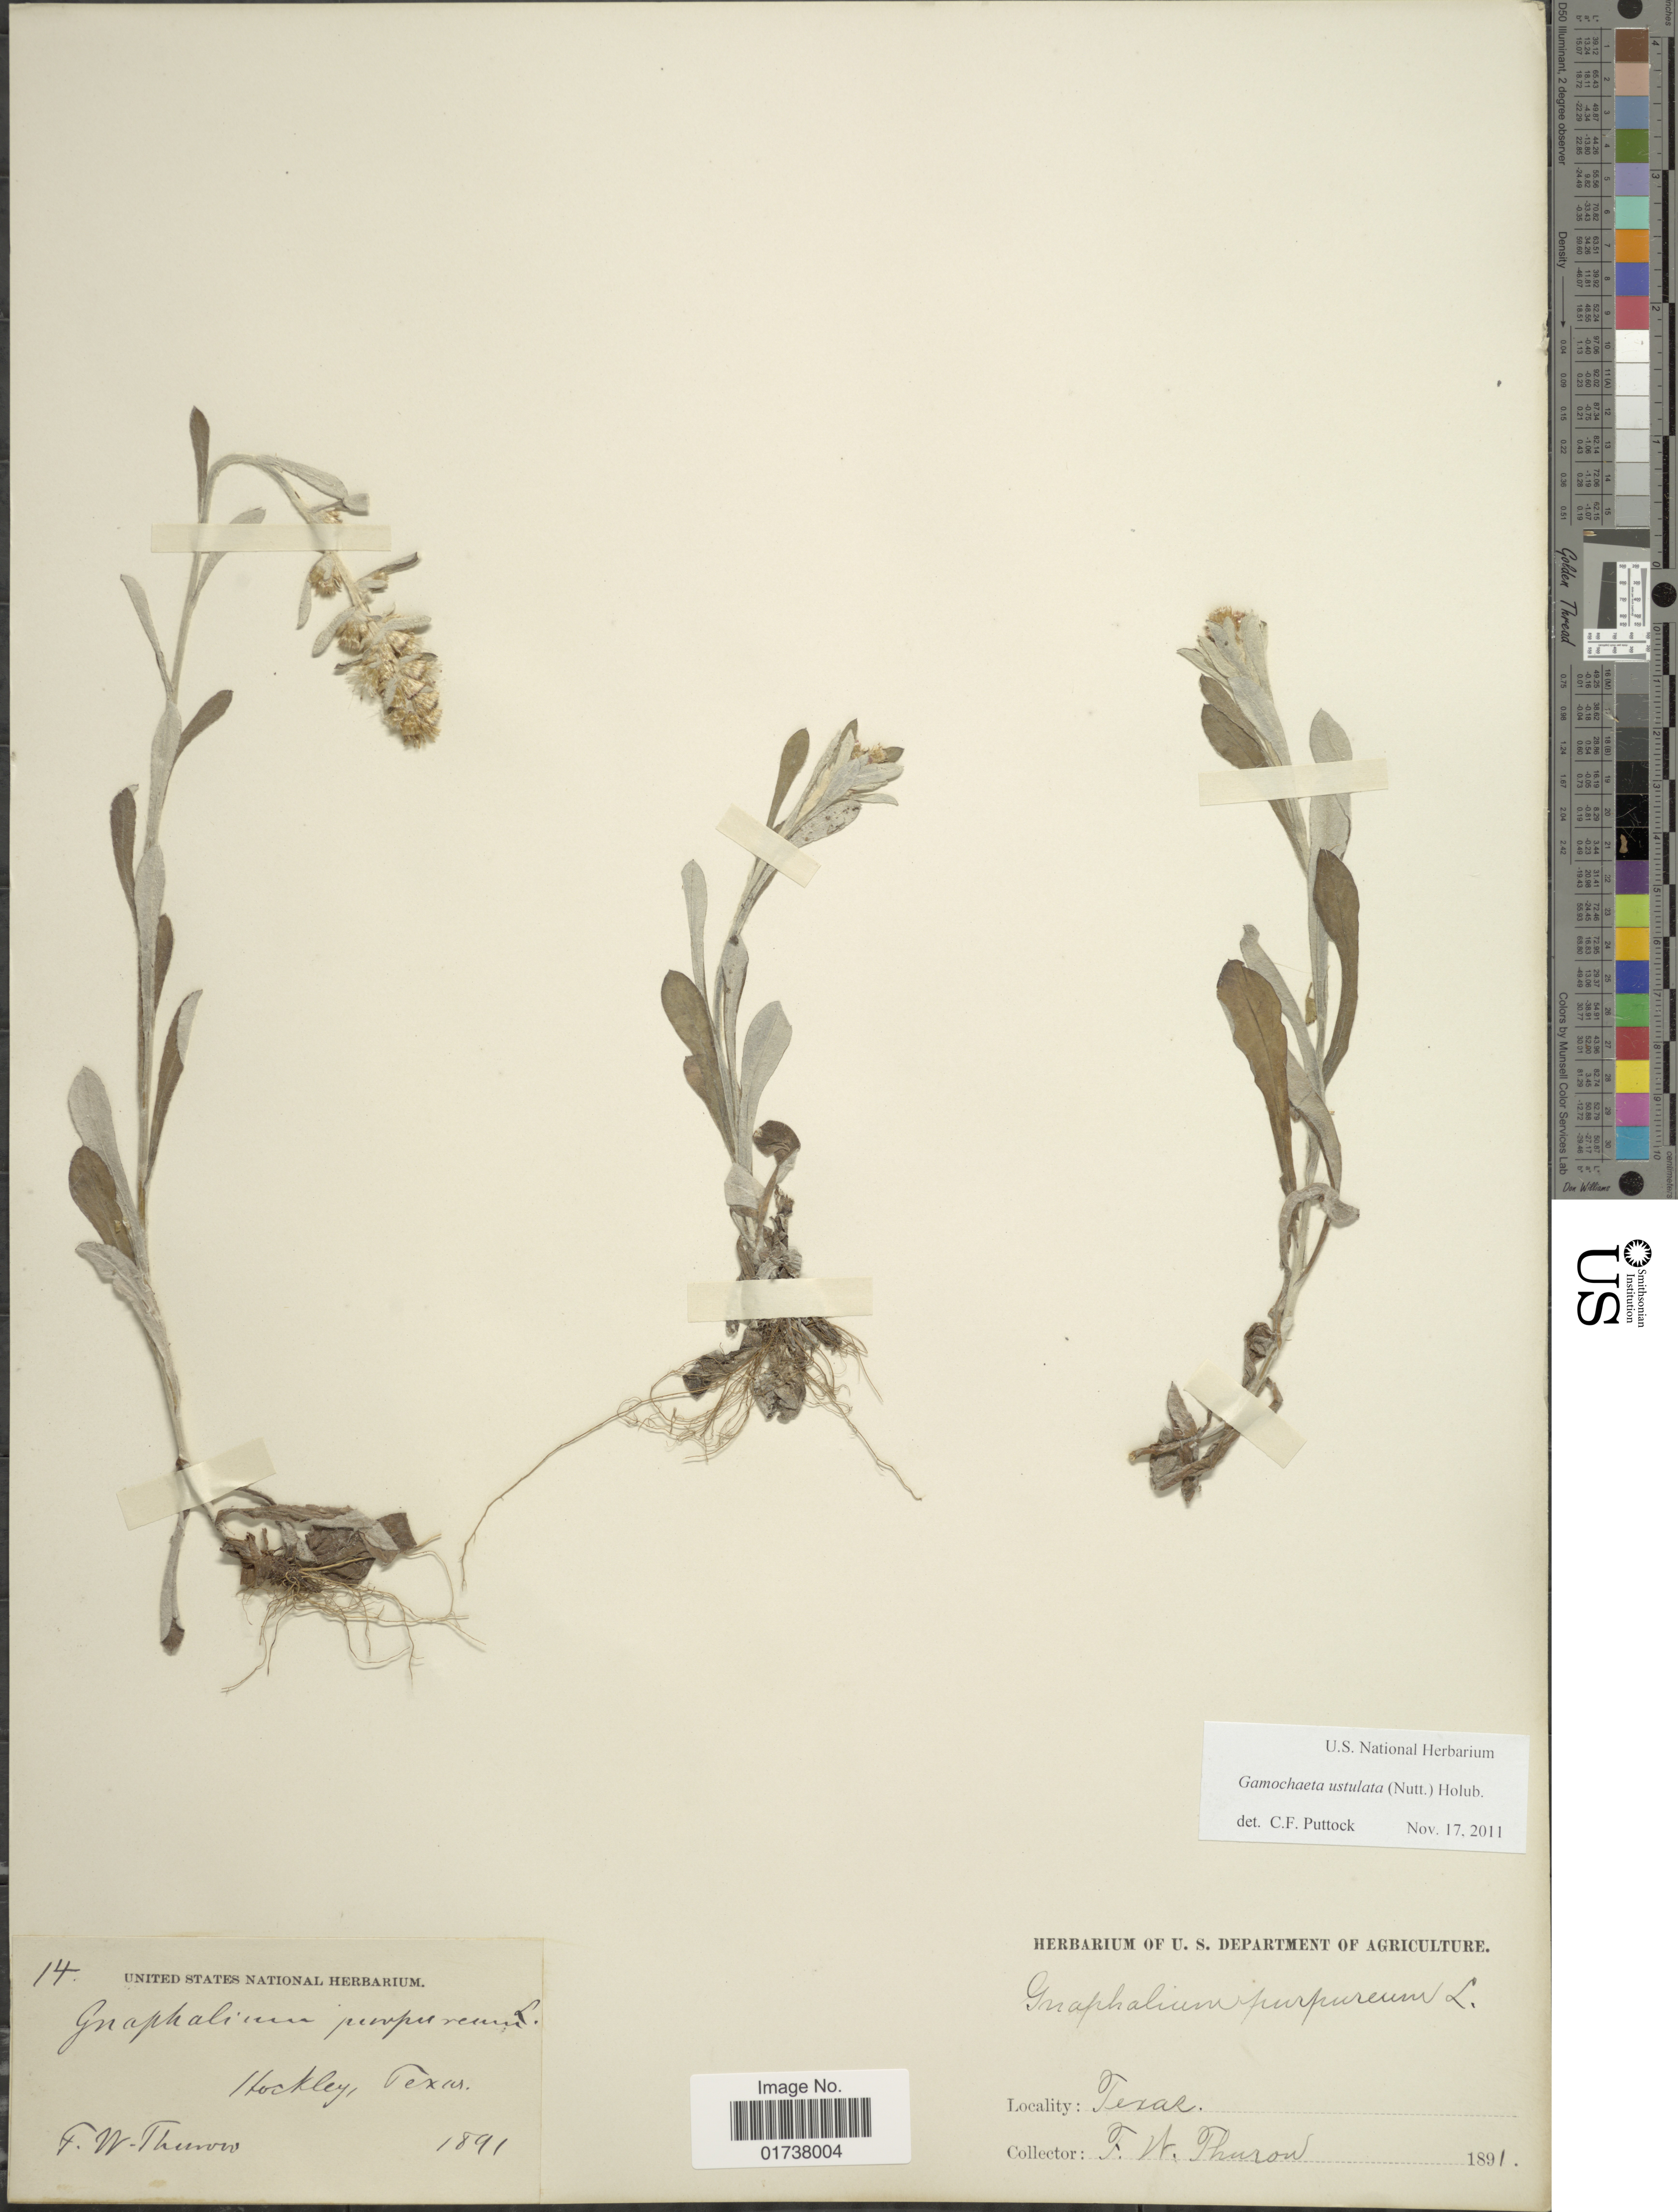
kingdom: Plantae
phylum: Tracheophyta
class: Magnoliopsida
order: Asterales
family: Asteraceae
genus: Gamochaeta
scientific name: Gamochaeta purpurea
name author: (L.) Cabrera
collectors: F. W. Thurow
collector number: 14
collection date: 1891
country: United States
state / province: Texas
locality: Hockley